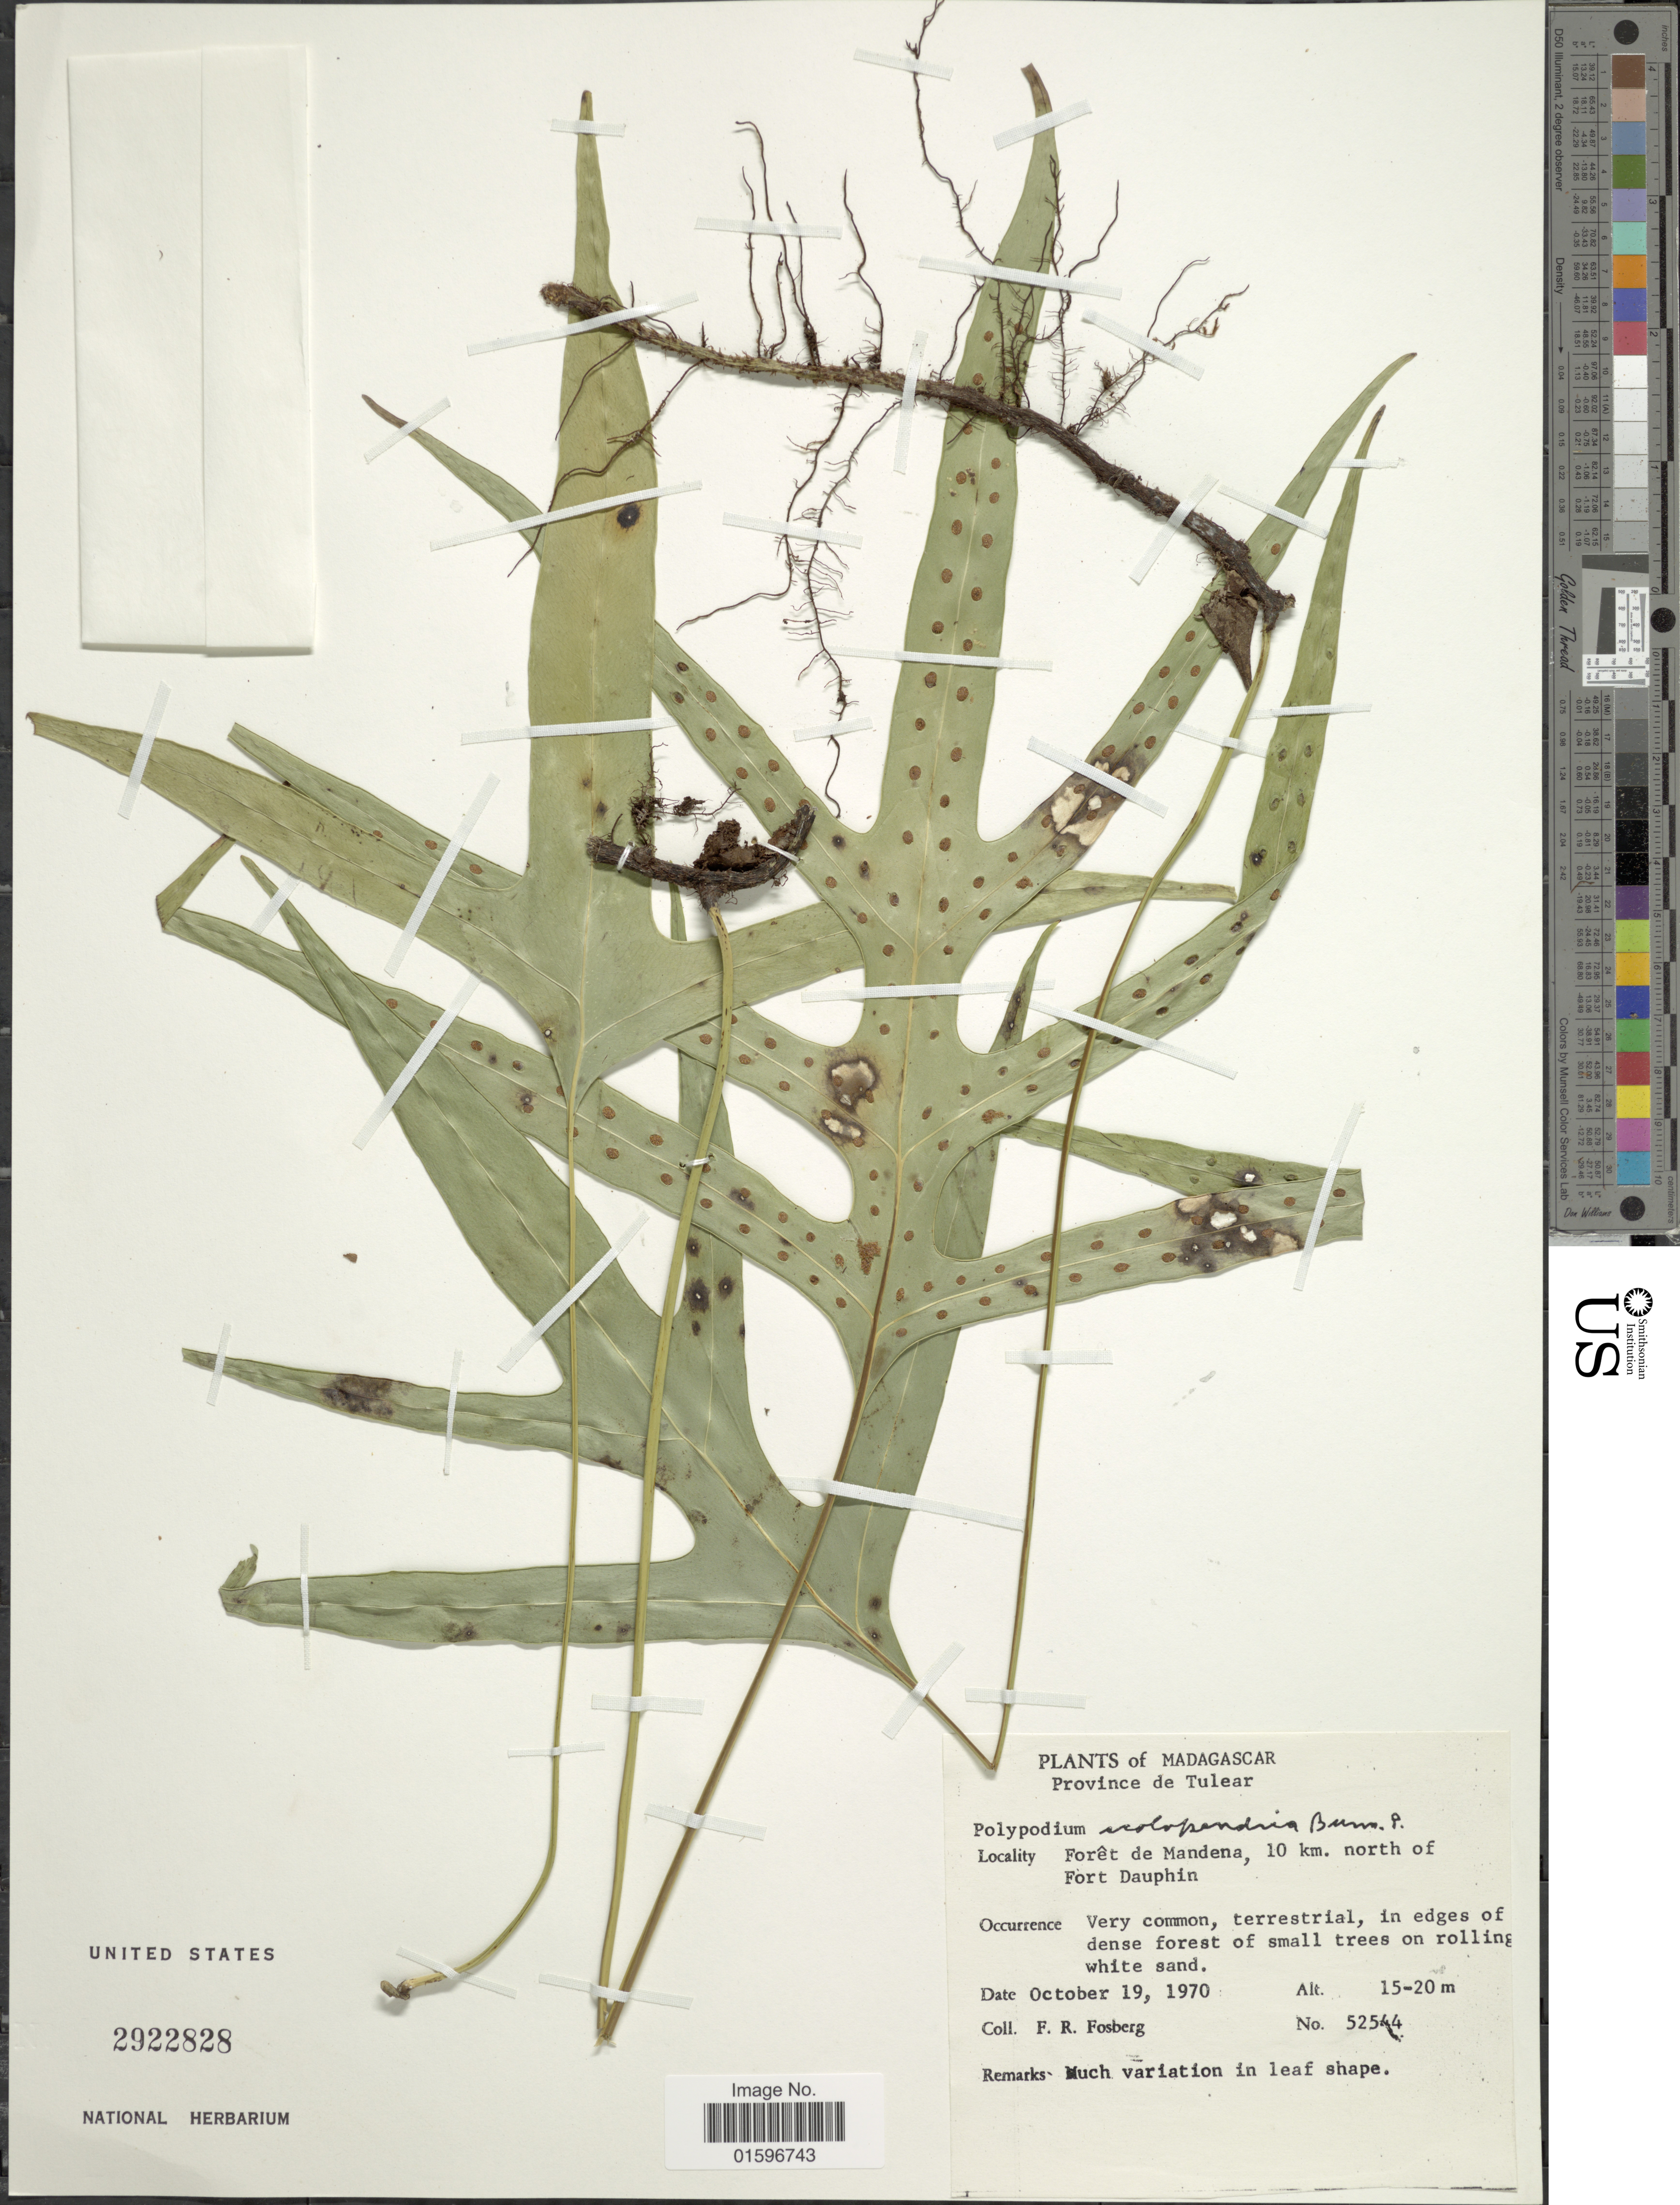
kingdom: Plantae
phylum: Tracheophyta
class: Polypodiopsida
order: Polypodiales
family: Polypodiaceae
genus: Polypodium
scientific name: Polypodium scolopendria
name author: Burm. f.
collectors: F. R. Fosberg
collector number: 52544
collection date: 1970-10-19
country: Madagascar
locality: Madagascar, Province de Tulear. Foret de Mandena, 10 km, north of For Dauphin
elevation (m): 15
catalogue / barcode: US 2922828